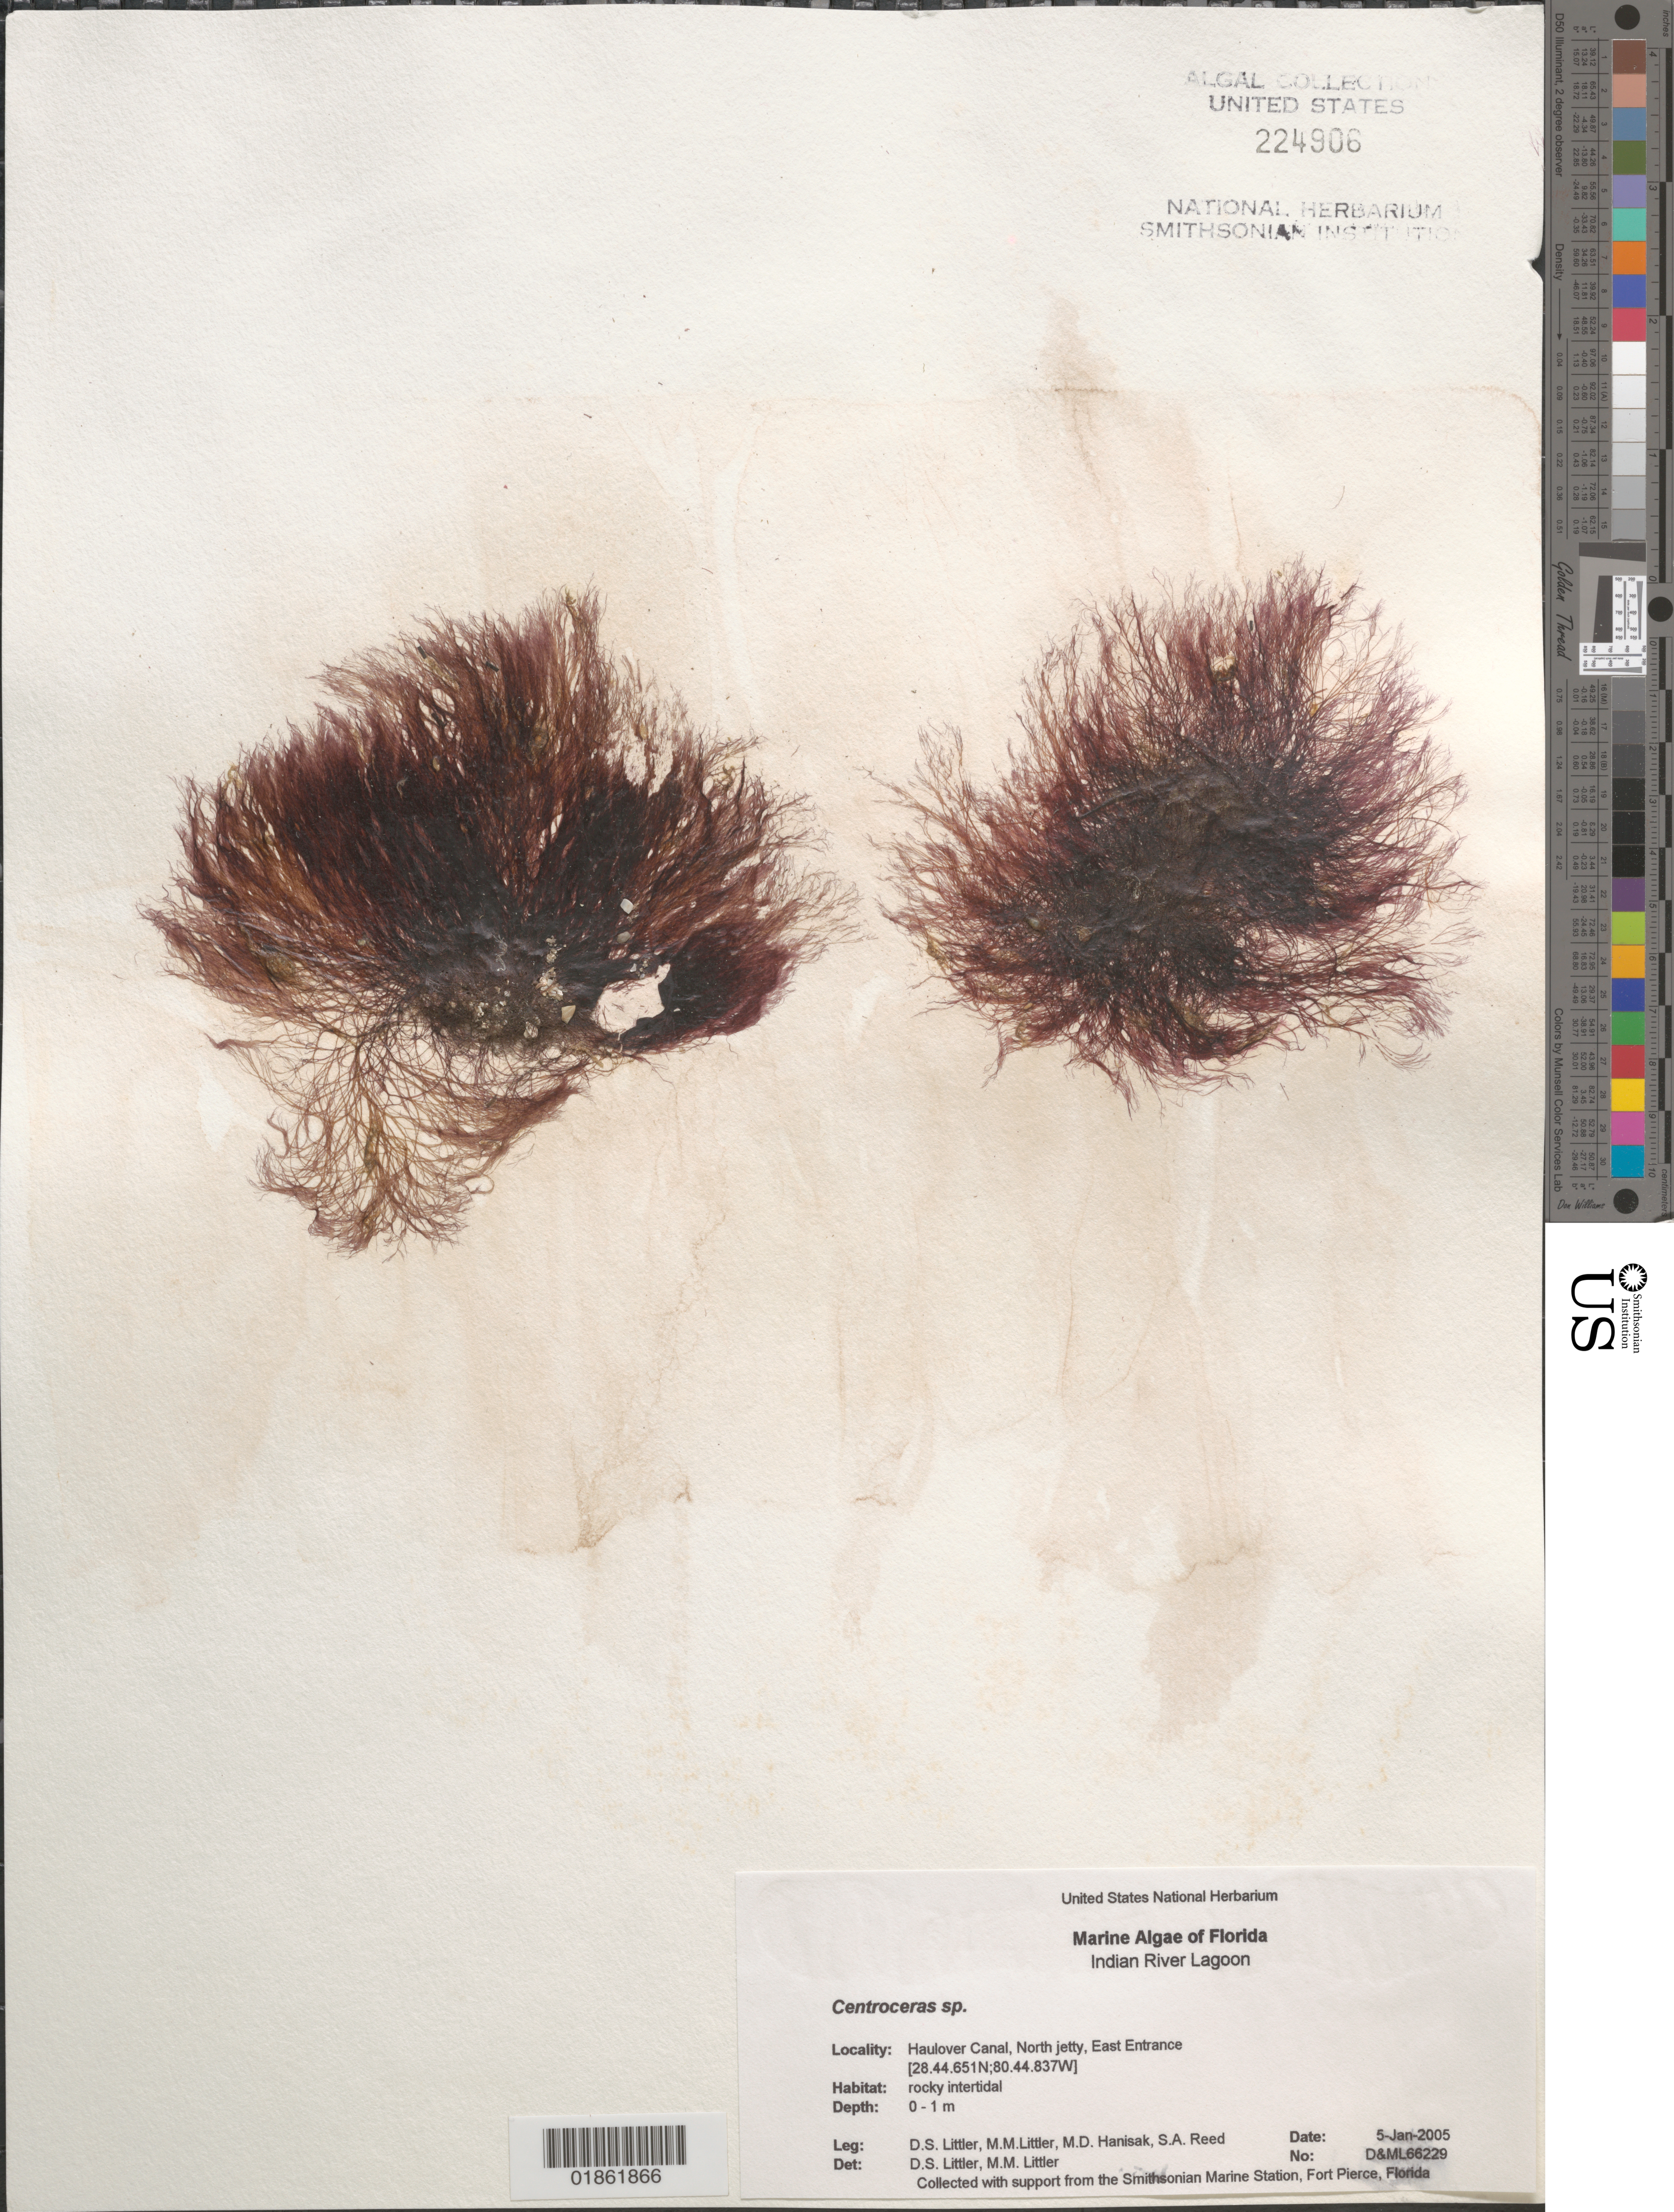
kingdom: Plantae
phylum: Rhodophyta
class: Florideophyceae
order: Ceramiales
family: Ceramiaceae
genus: Centroceras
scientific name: Centroceras sp.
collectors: D. S. Littler, M. M. Littler & M. Hanisak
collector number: D&ML 66229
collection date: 2004-12-31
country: United States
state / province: Florida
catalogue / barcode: US 224906